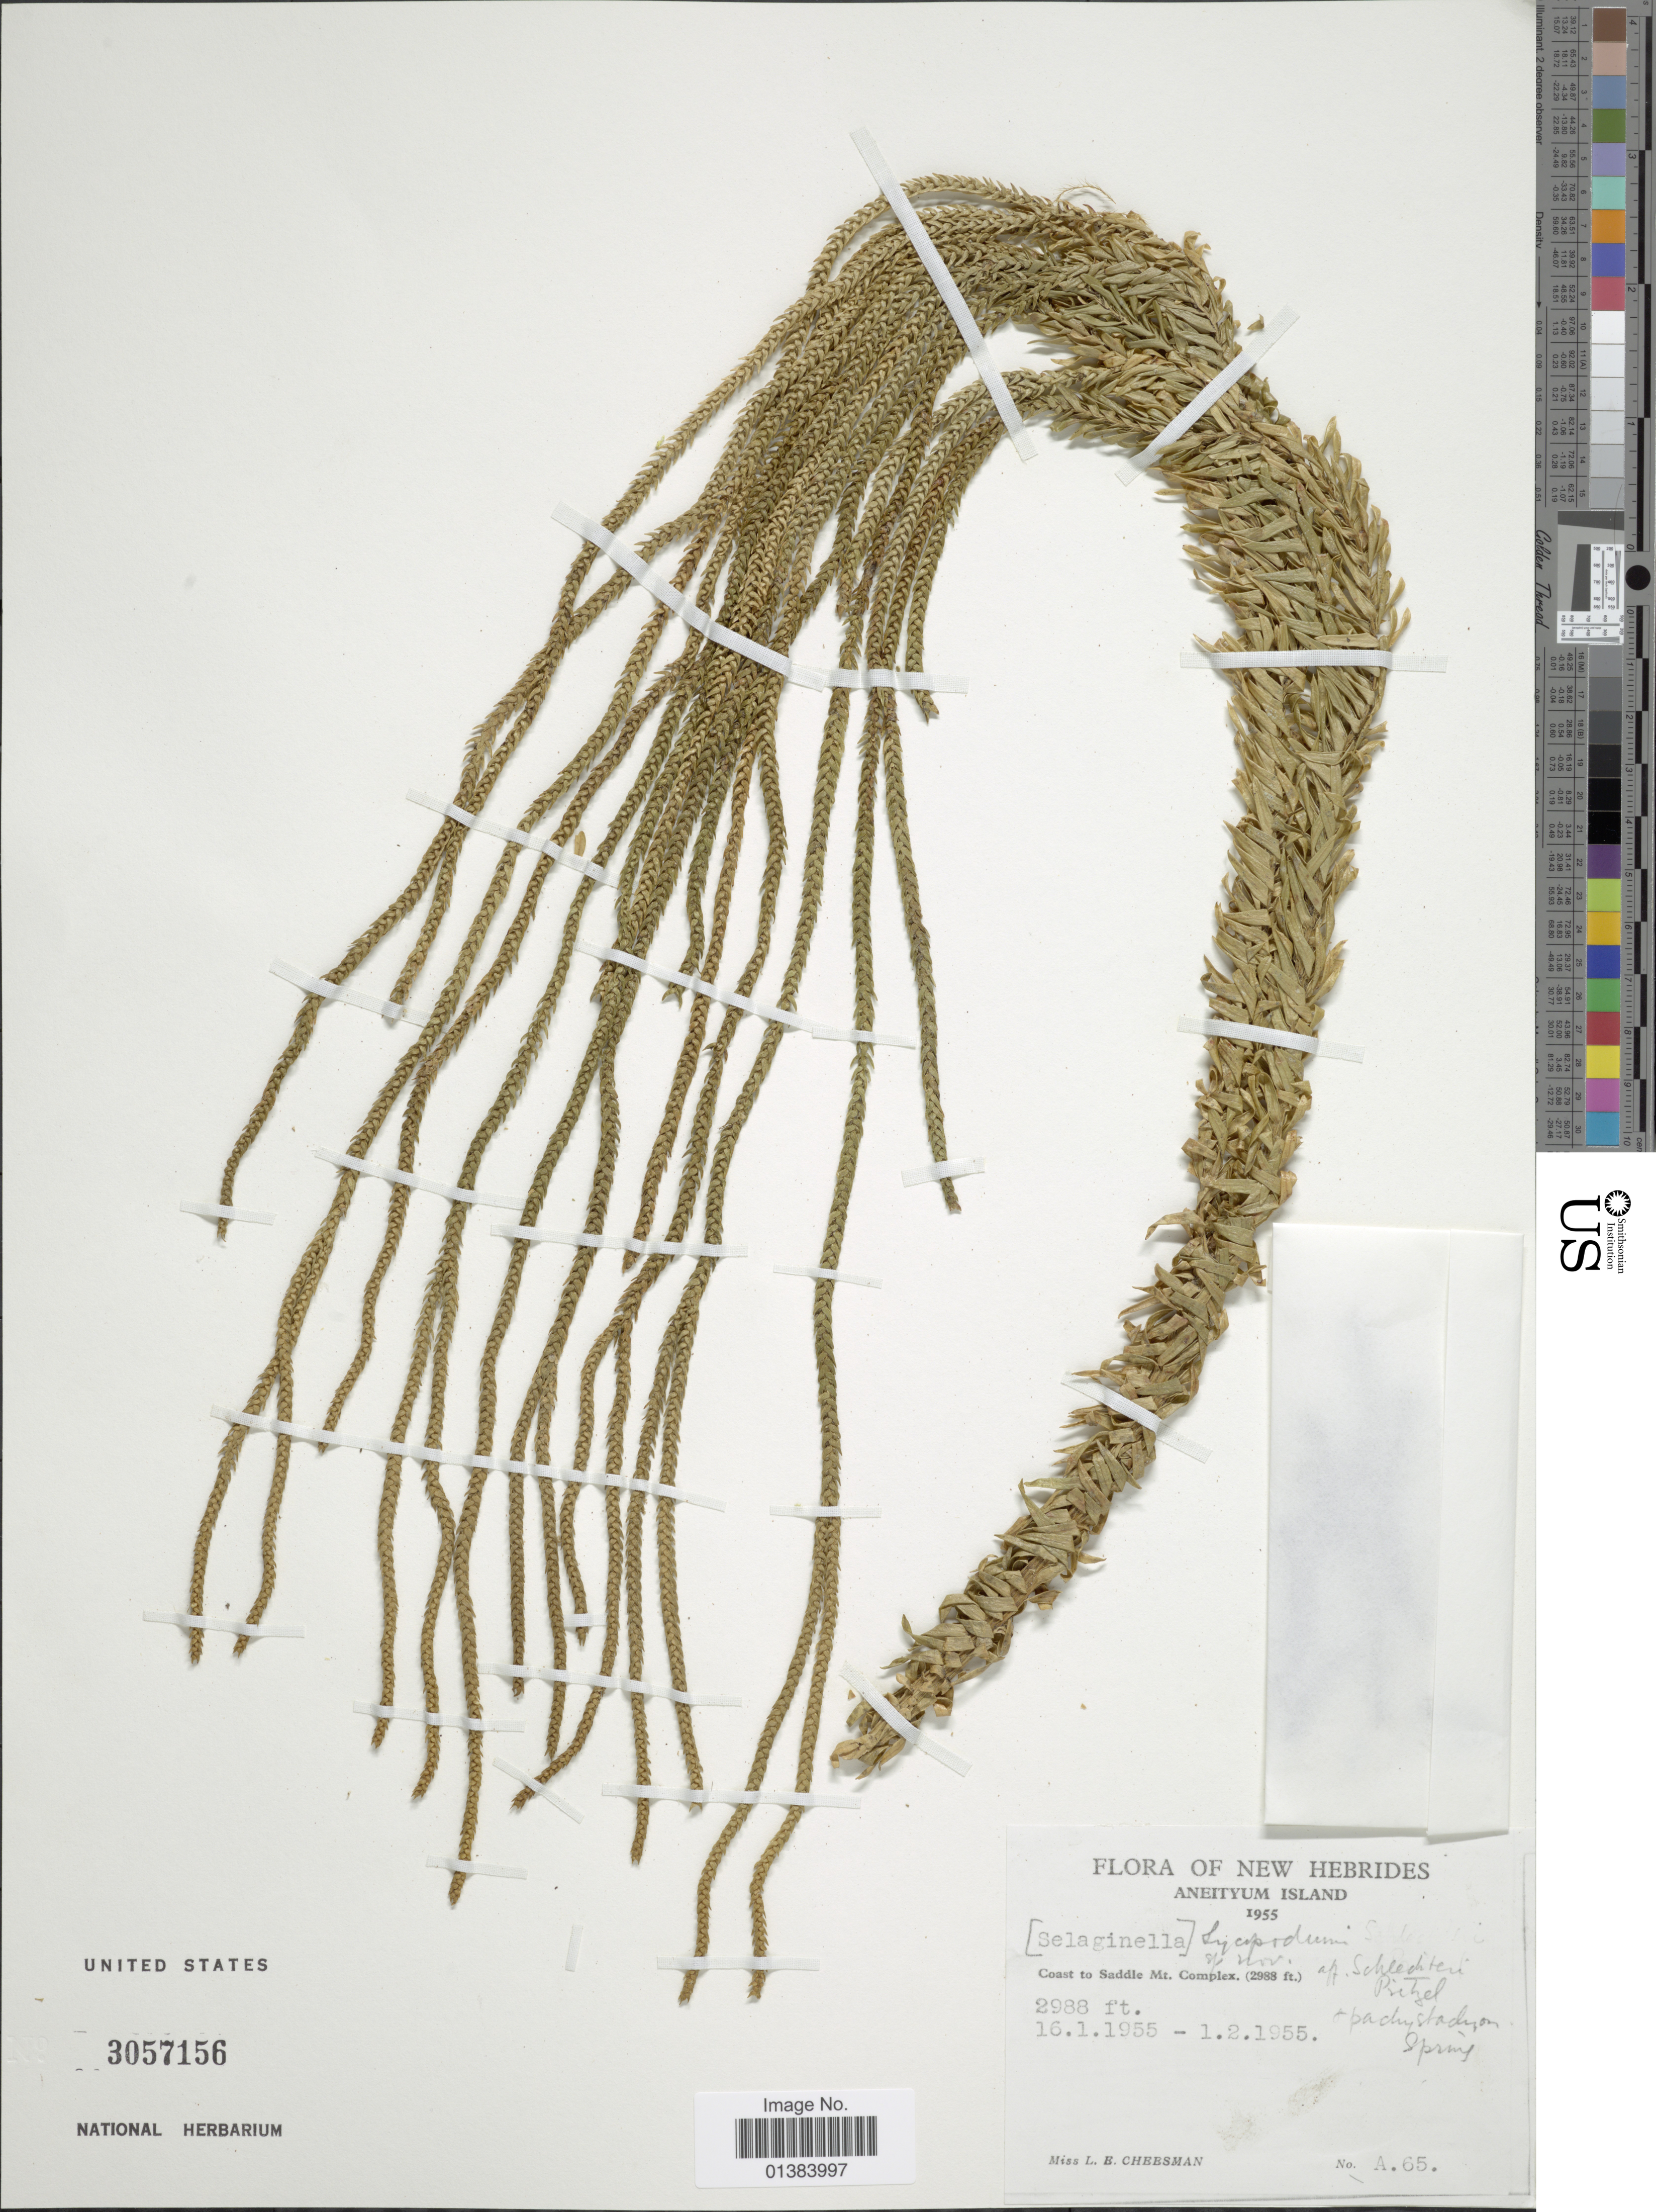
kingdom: Plantae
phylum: Tracheophyta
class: Lycopodiopsida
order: Lycopodiales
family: Lycopodiaceae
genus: Phlegmariurus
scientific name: Phlegmariurus oceanianus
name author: (Herter) A. R. Field & Bostock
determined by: Field, A. R.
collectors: L. E. Cheesman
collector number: A65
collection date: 1955-01-16/1955-02-01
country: Vanuatu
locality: New Hebrides. Aneityum Island, Coast to Saddle, Mt. Complex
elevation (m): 911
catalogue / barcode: US 3057156